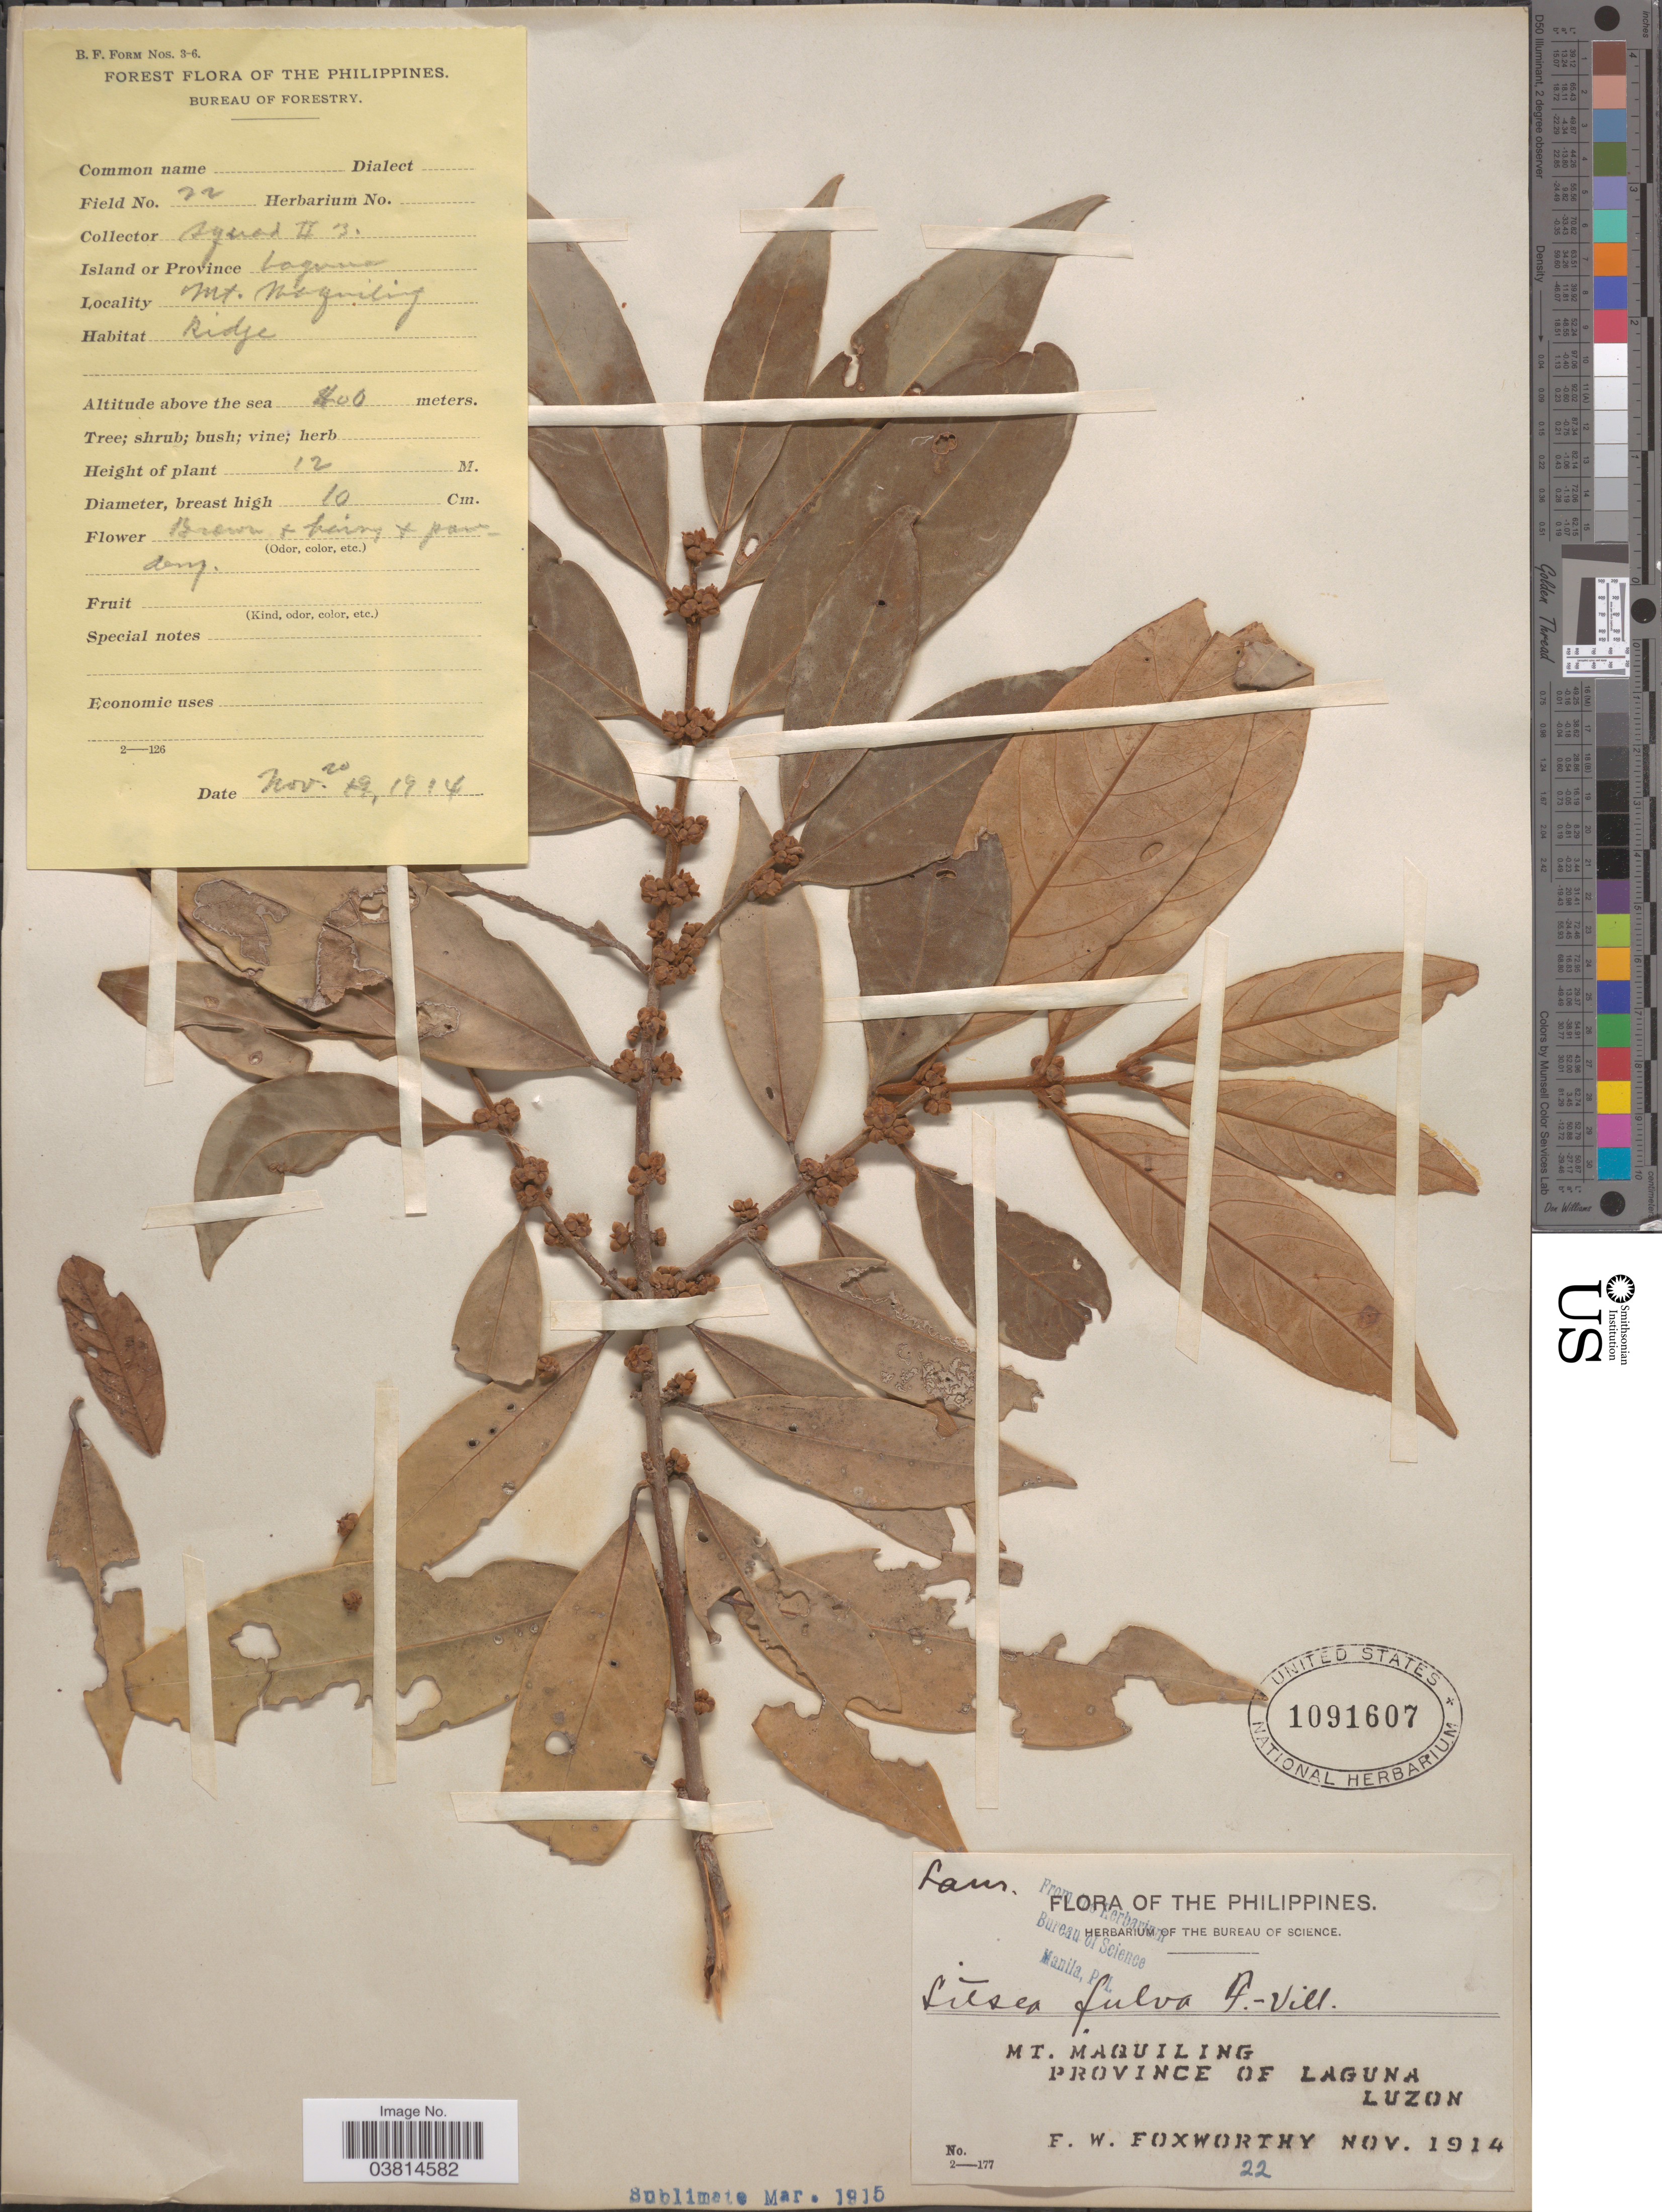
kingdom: Plantae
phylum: Tracheophyta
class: Magnoliopsida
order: Laurales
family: Lauraceae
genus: Litsea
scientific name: Litsea fulva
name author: (Blume) Fern.-Vill.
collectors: F. W. Foxworthy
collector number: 22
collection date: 1914-11-20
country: Philippines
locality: Mt. Maquiling. Province of Laguna. Luzon.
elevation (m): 400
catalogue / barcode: US 1091607